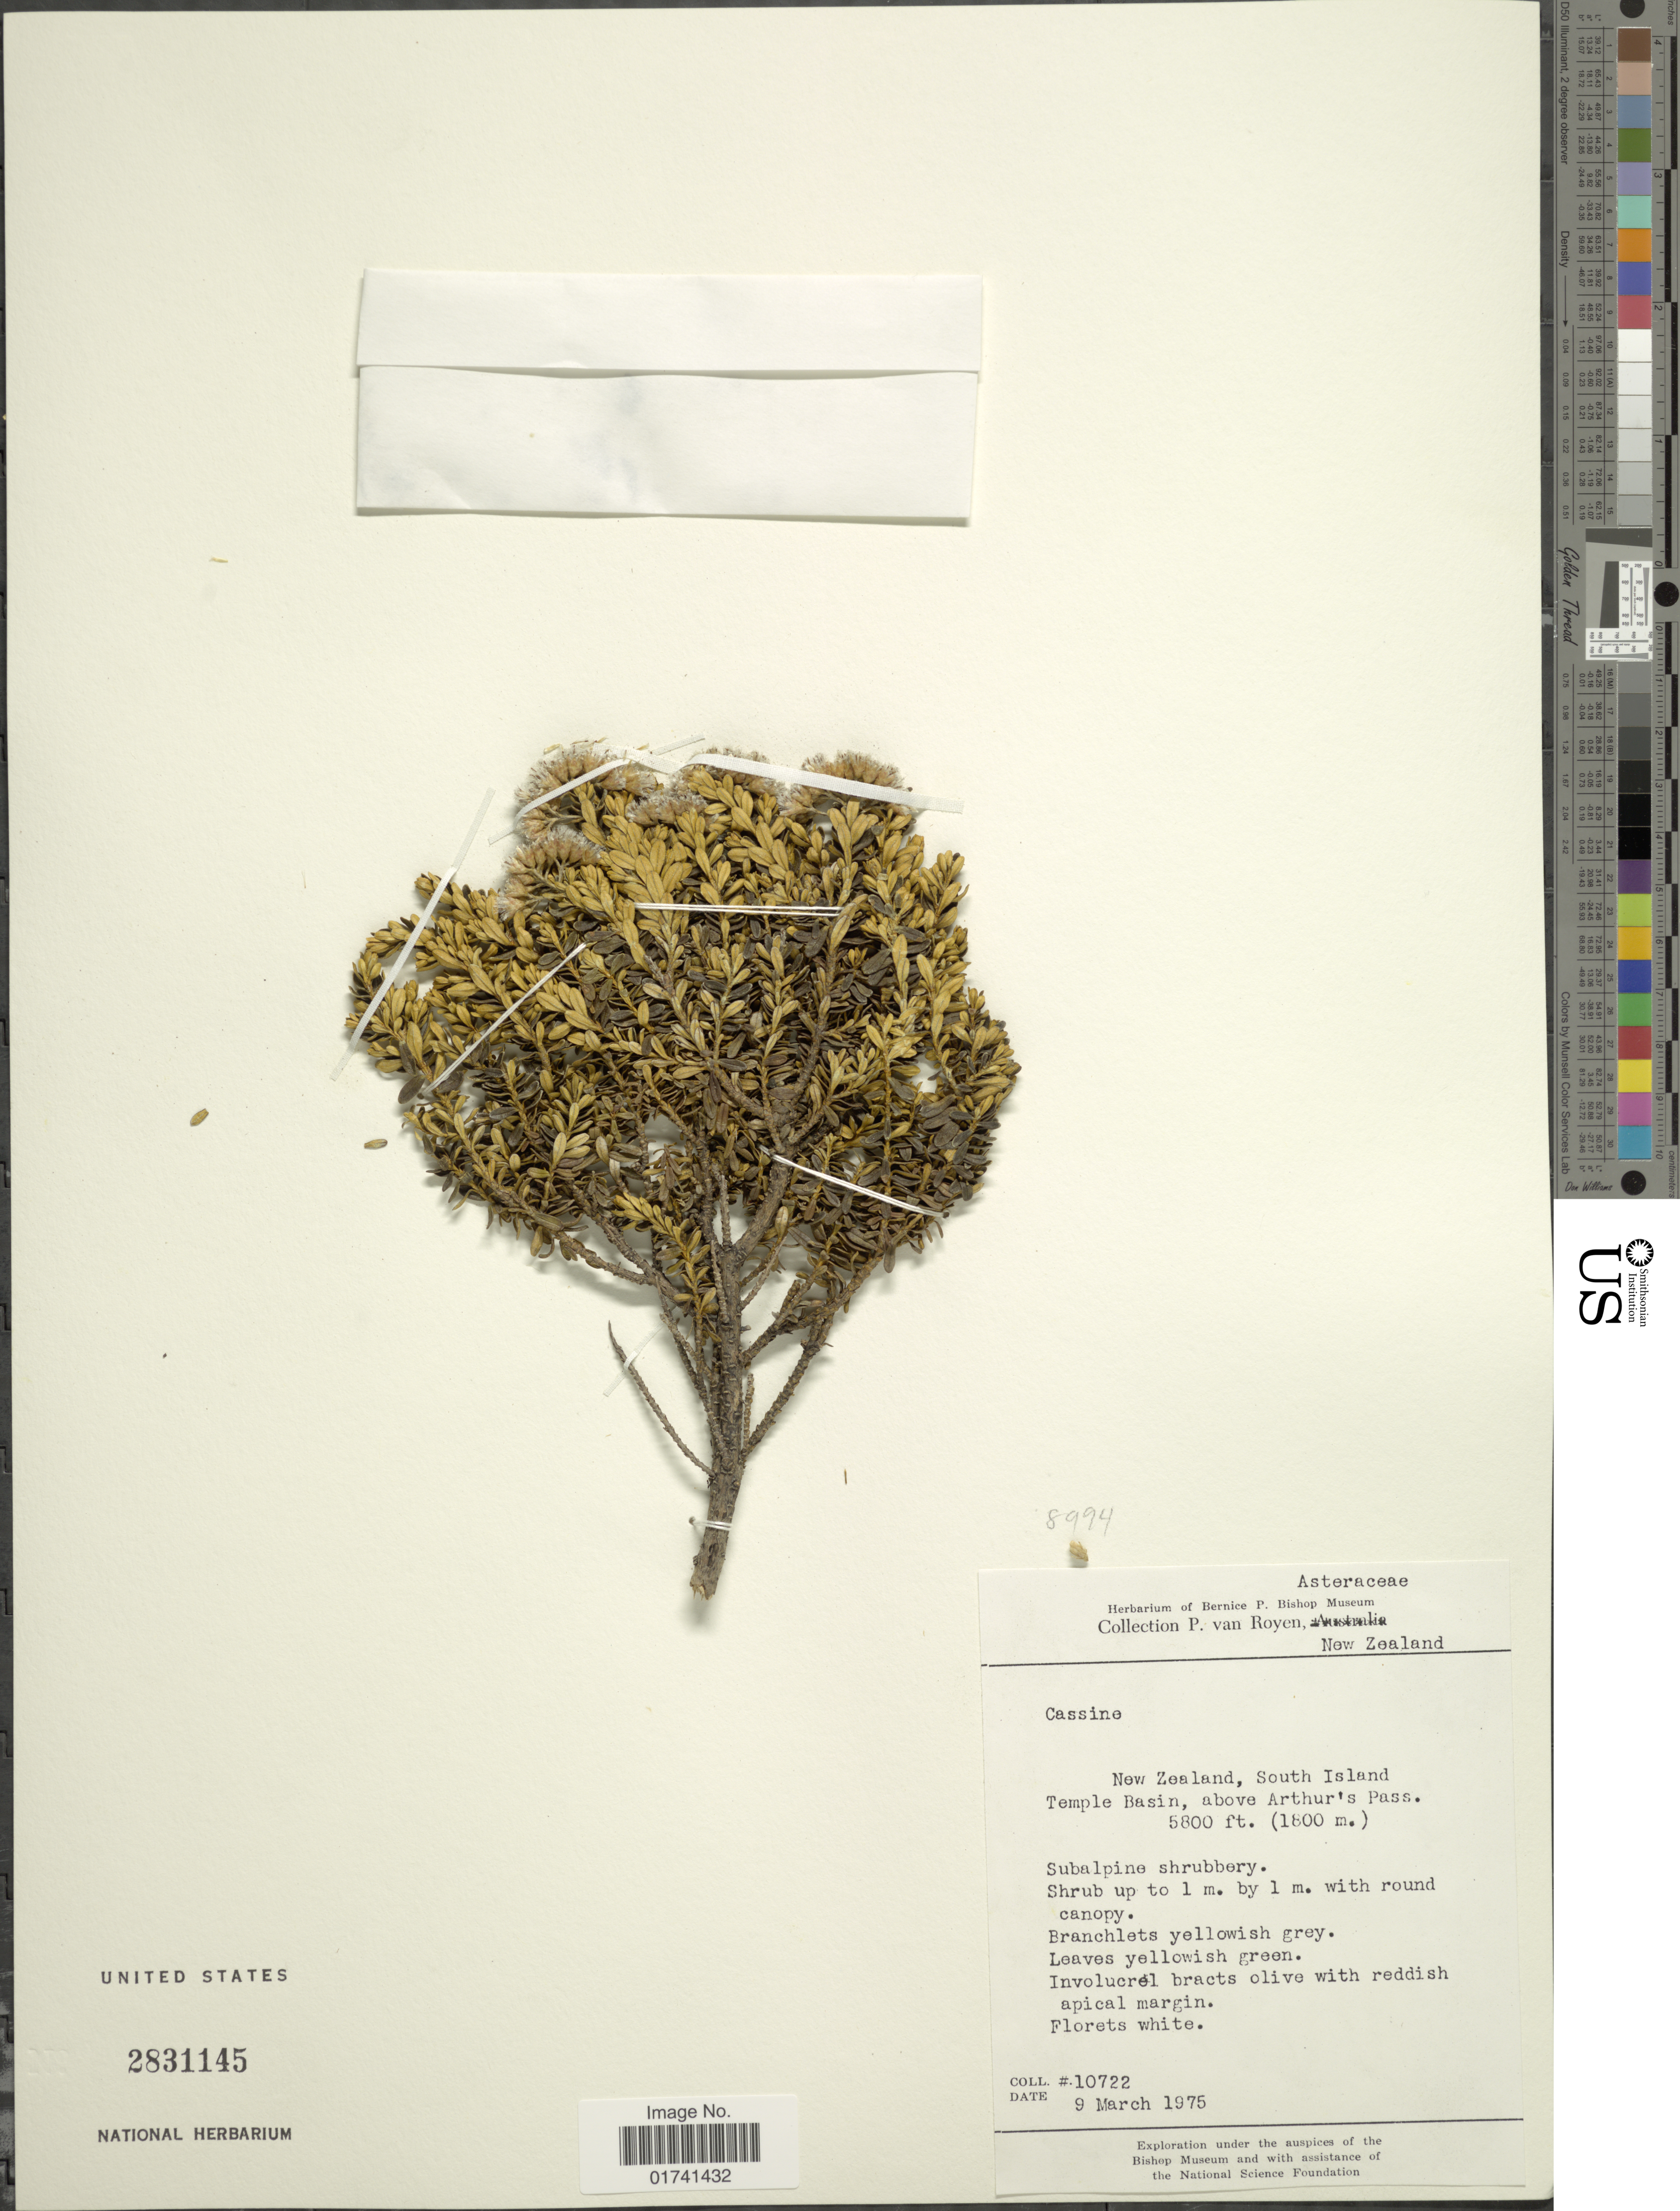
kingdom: Plantae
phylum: Tracheophyta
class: Magnoliopsida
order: Asterales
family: Asteraceae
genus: Cassinia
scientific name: Cassinia sp.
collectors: P. van Royen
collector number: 10722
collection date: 1975-03-09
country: New Zealand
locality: South Island, Temple Basin, above Arthur's Pass.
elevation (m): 1768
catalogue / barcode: US 2831145